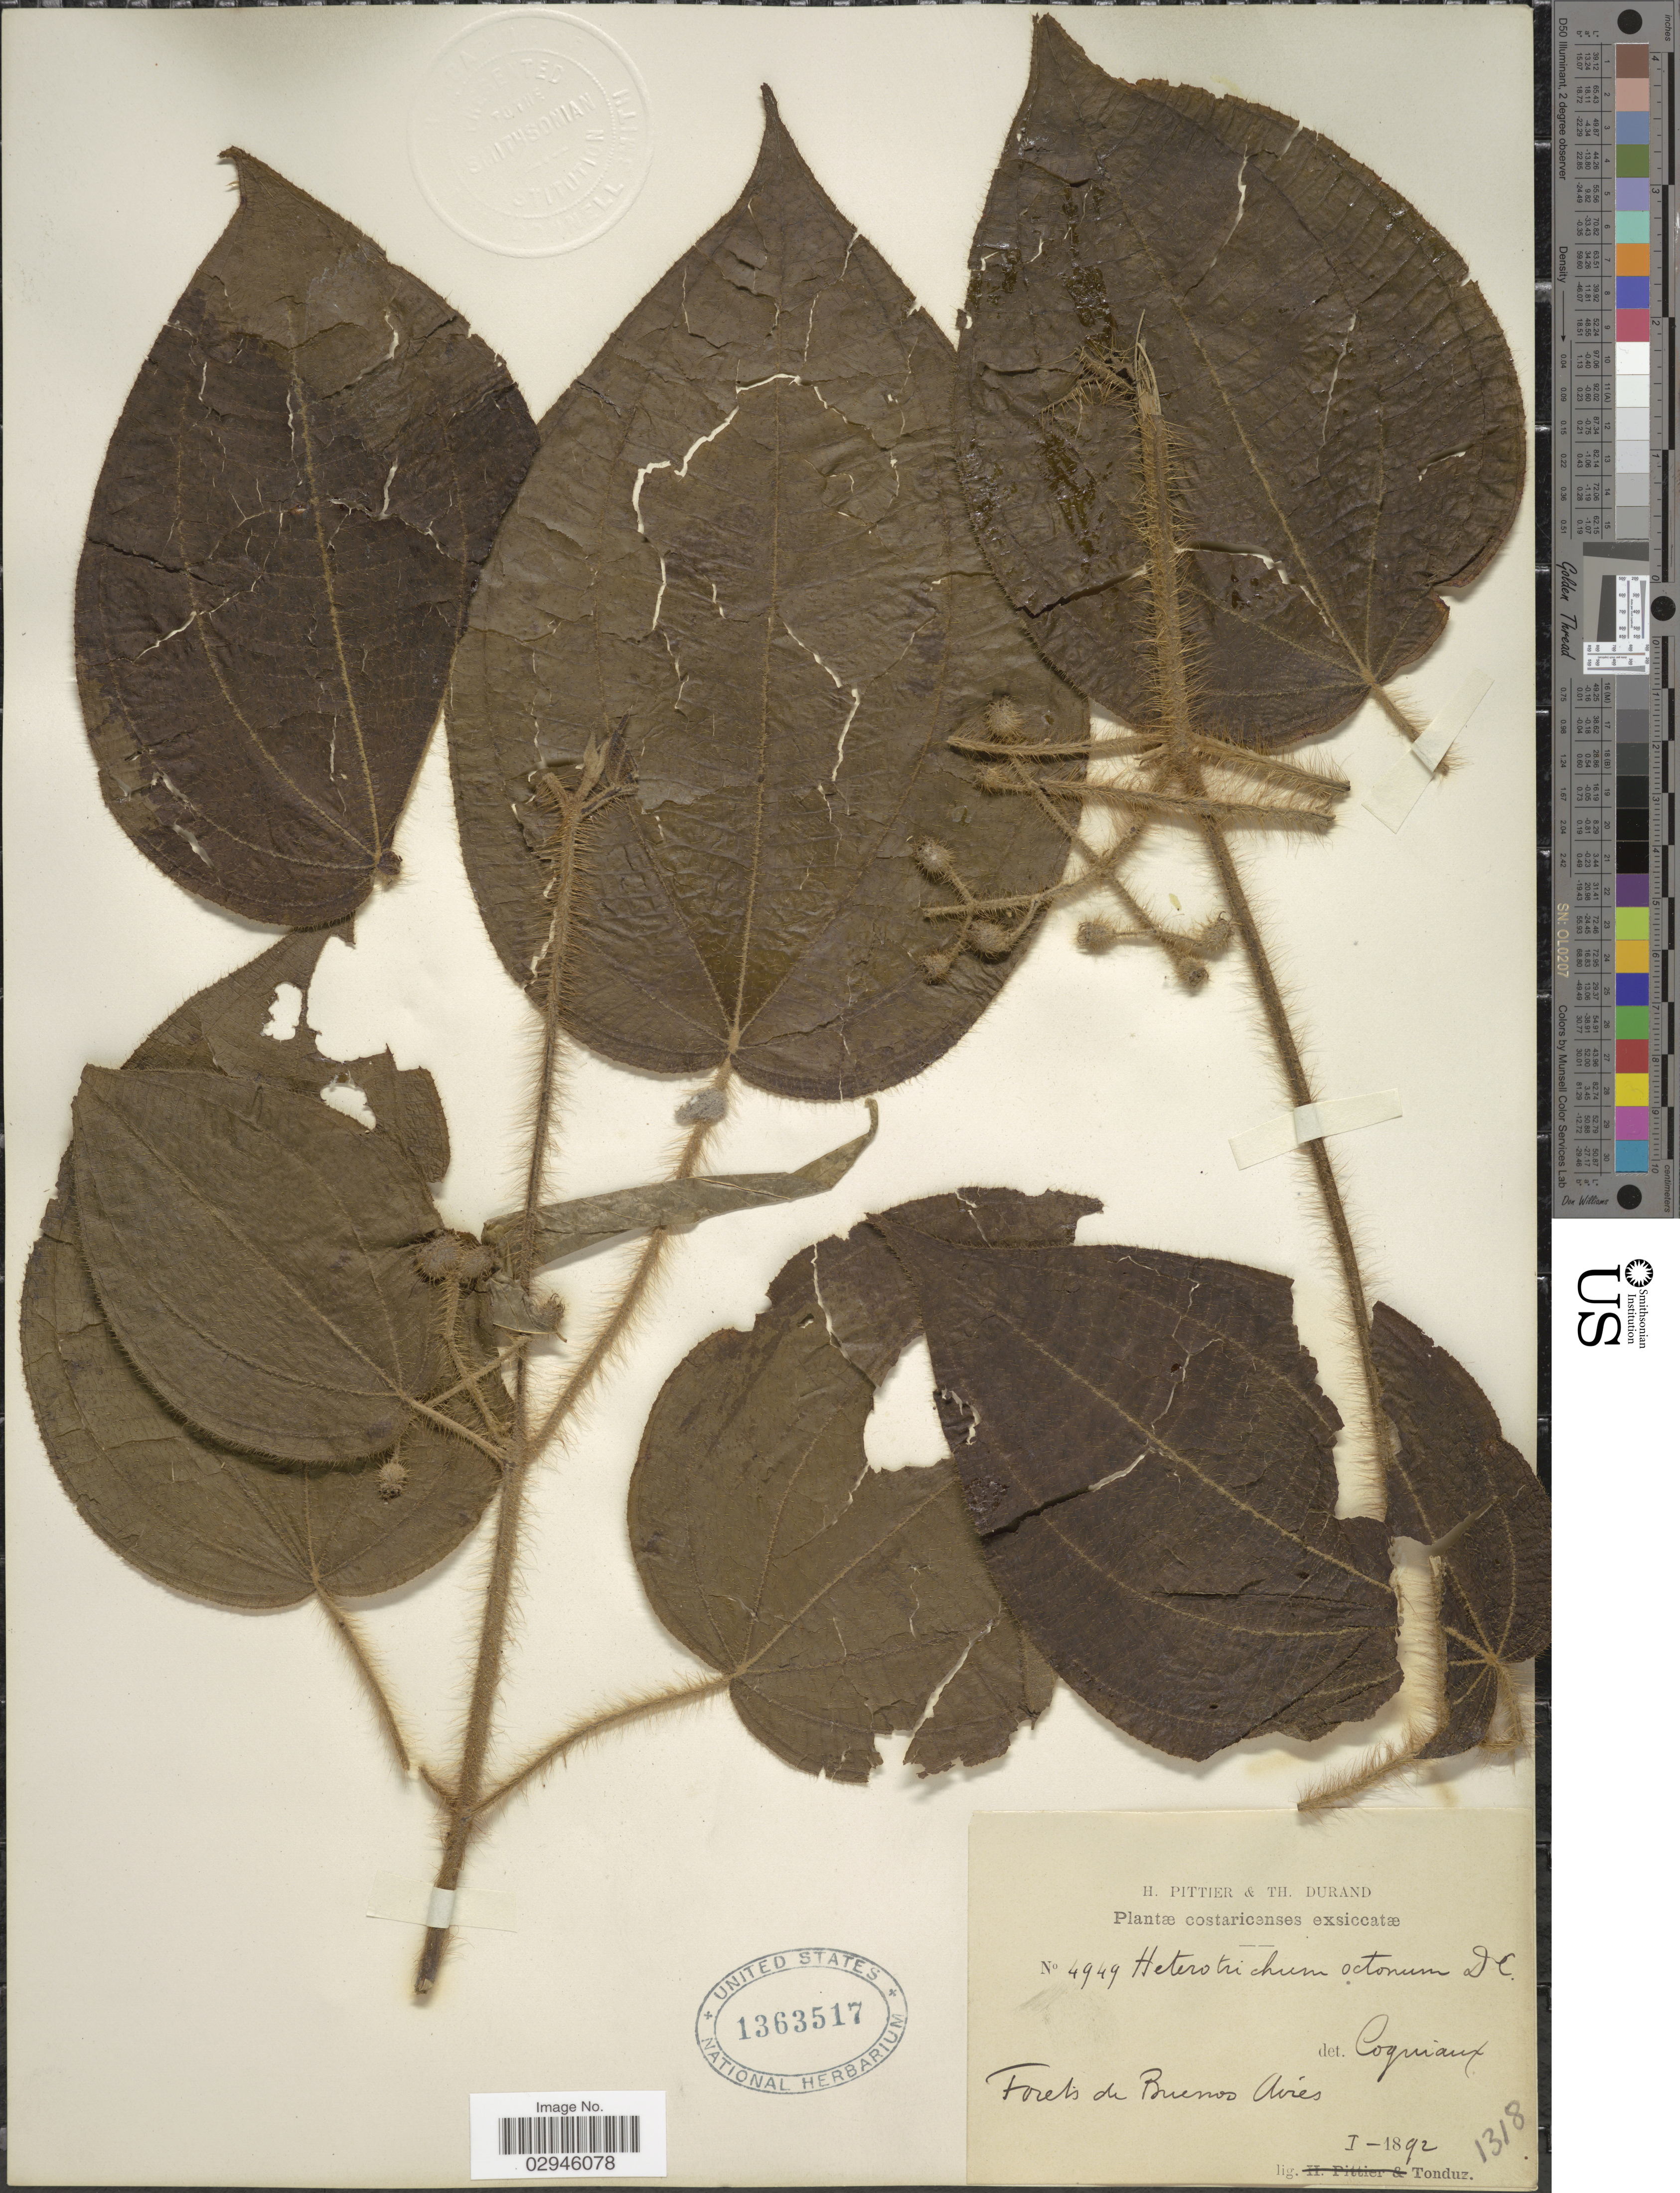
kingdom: Plantae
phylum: Tracheophyta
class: Magnoliopsida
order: Myrtales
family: Melastomataceae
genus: Heterotrichum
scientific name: Heterotrichum octonum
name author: (Bonpl.) DC.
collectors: Tonduz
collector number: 4949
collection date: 1892-01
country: Costa Rica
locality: Costaricenses. Forets de Buenos Aires.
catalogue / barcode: US 1363517